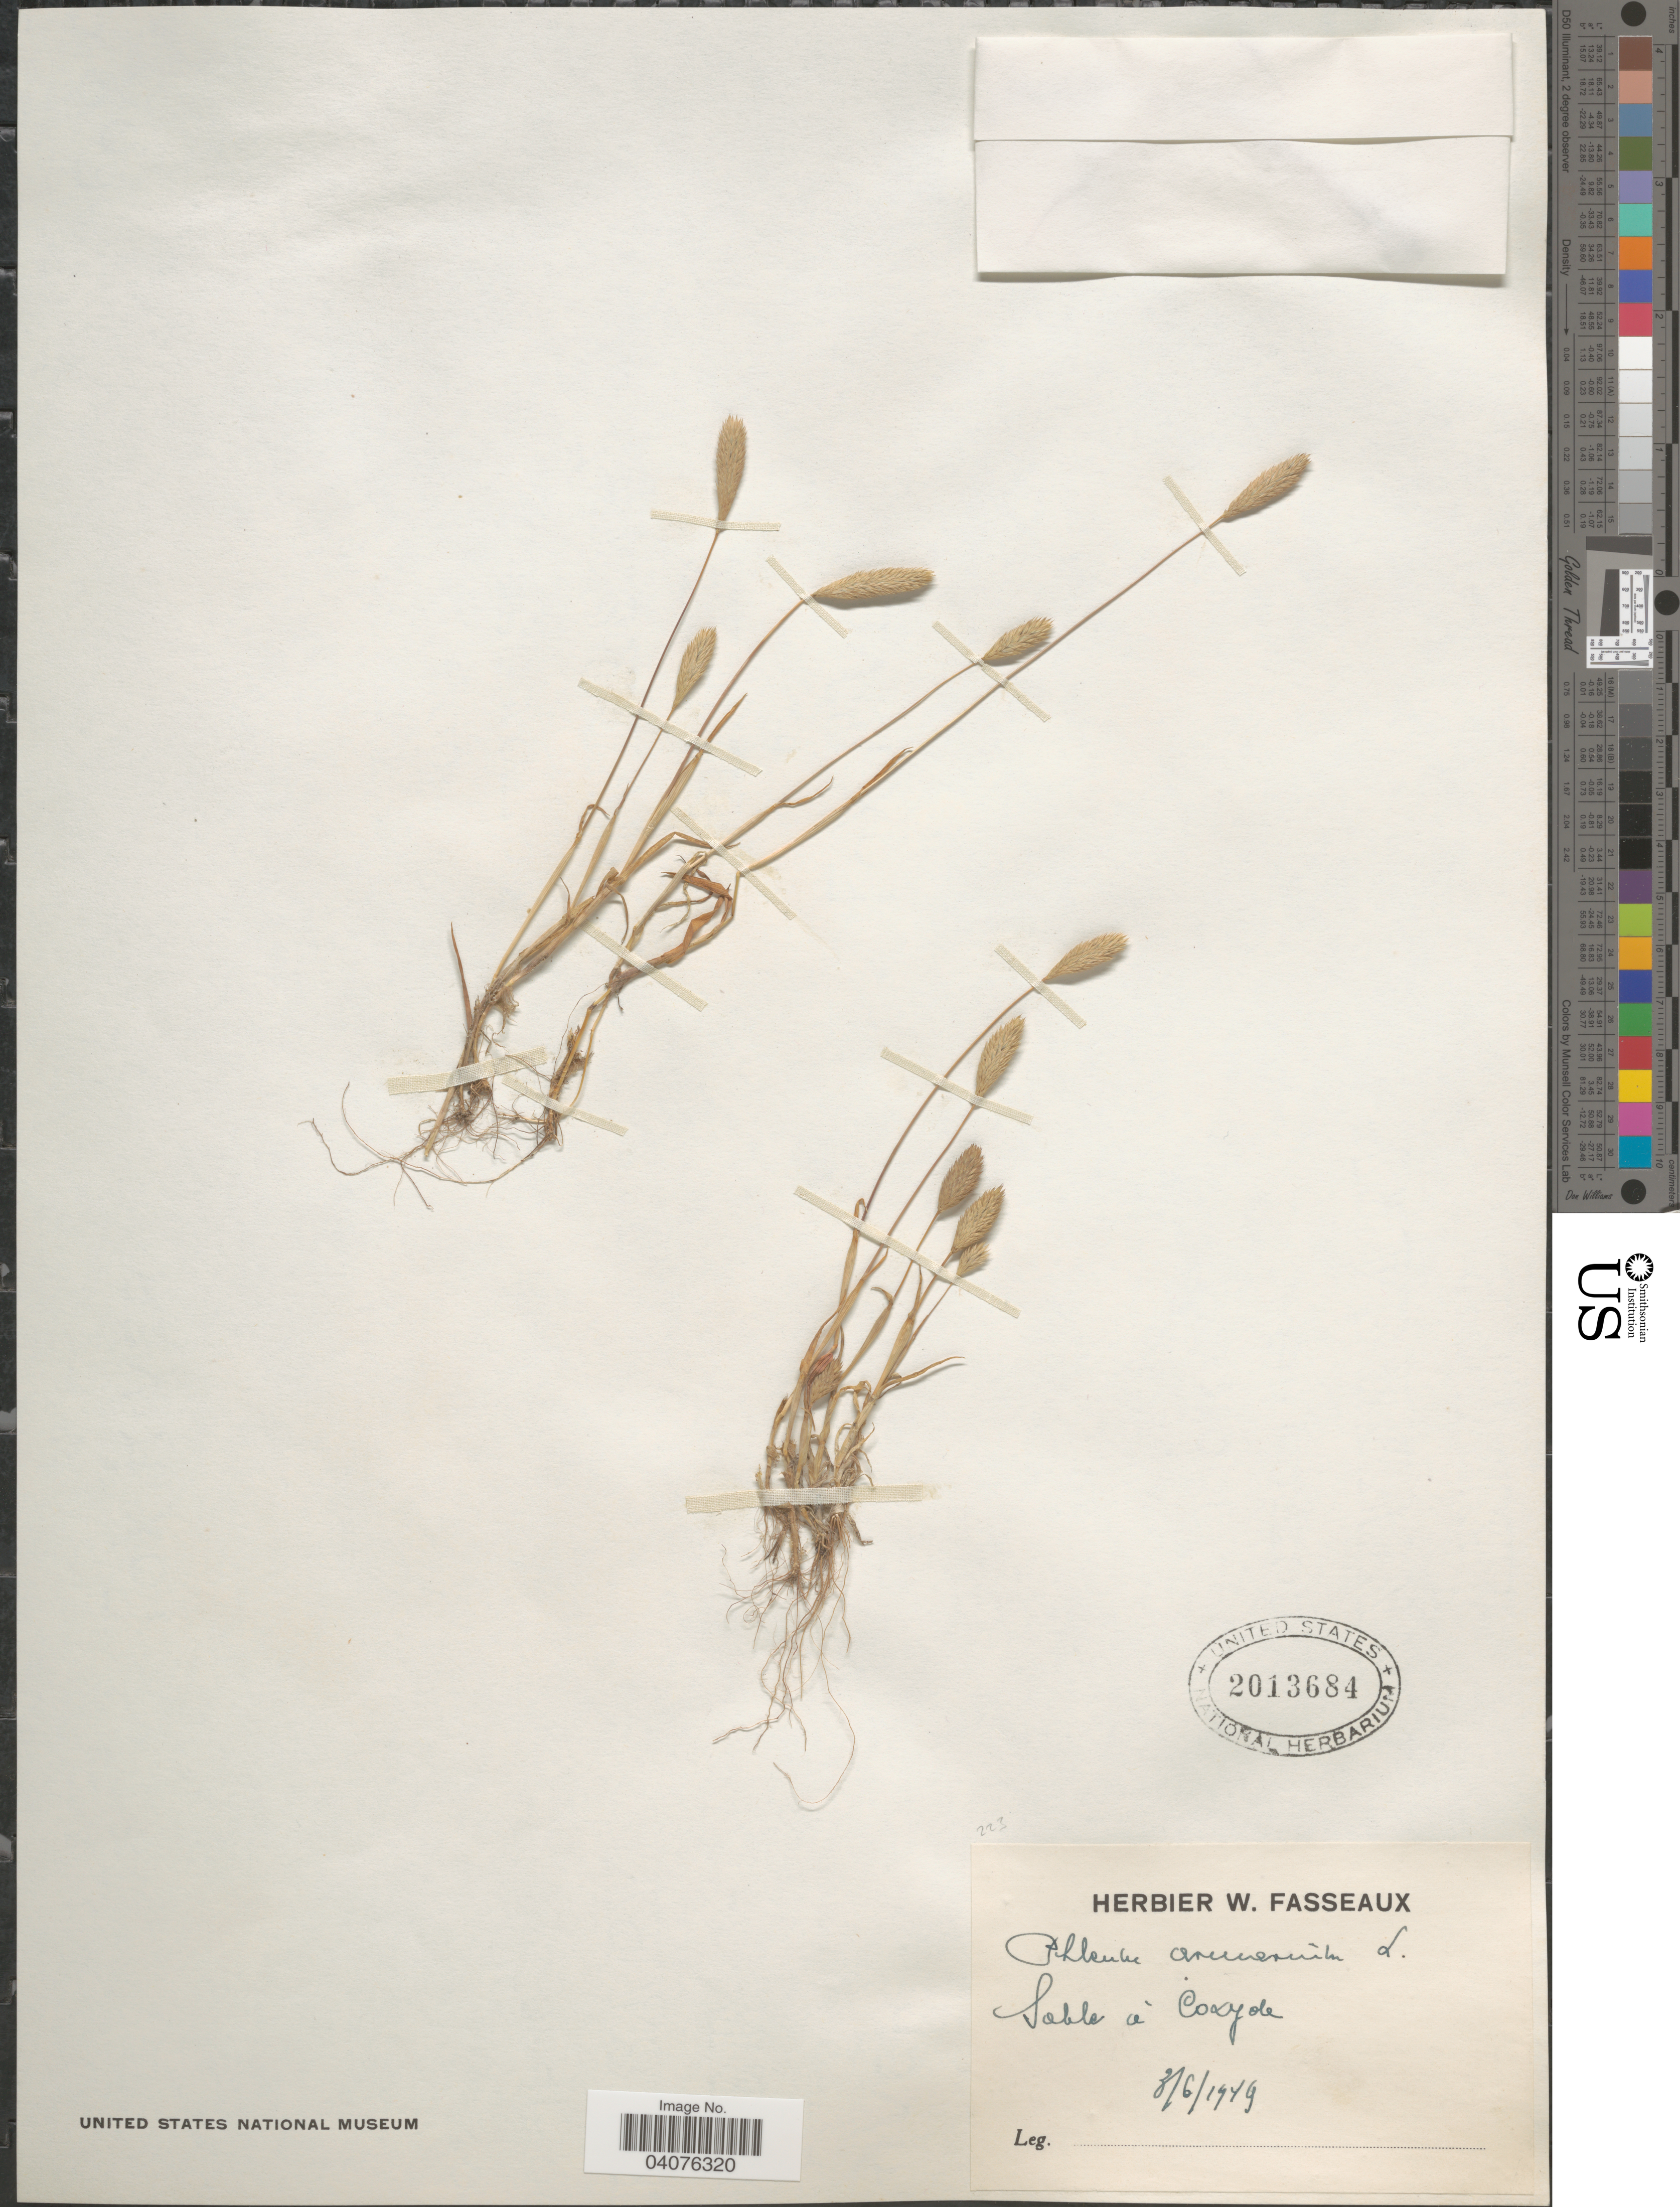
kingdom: Plantae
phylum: Tracheophyta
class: Liliopsida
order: Poales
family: Poaceae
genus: Phleum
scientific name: Phleum arenarium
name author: L.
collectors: Ex herb. W. Fasseaux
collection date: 1949-06-03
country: Belgium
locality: Sable à Coxyde.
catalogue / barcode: US 2013684